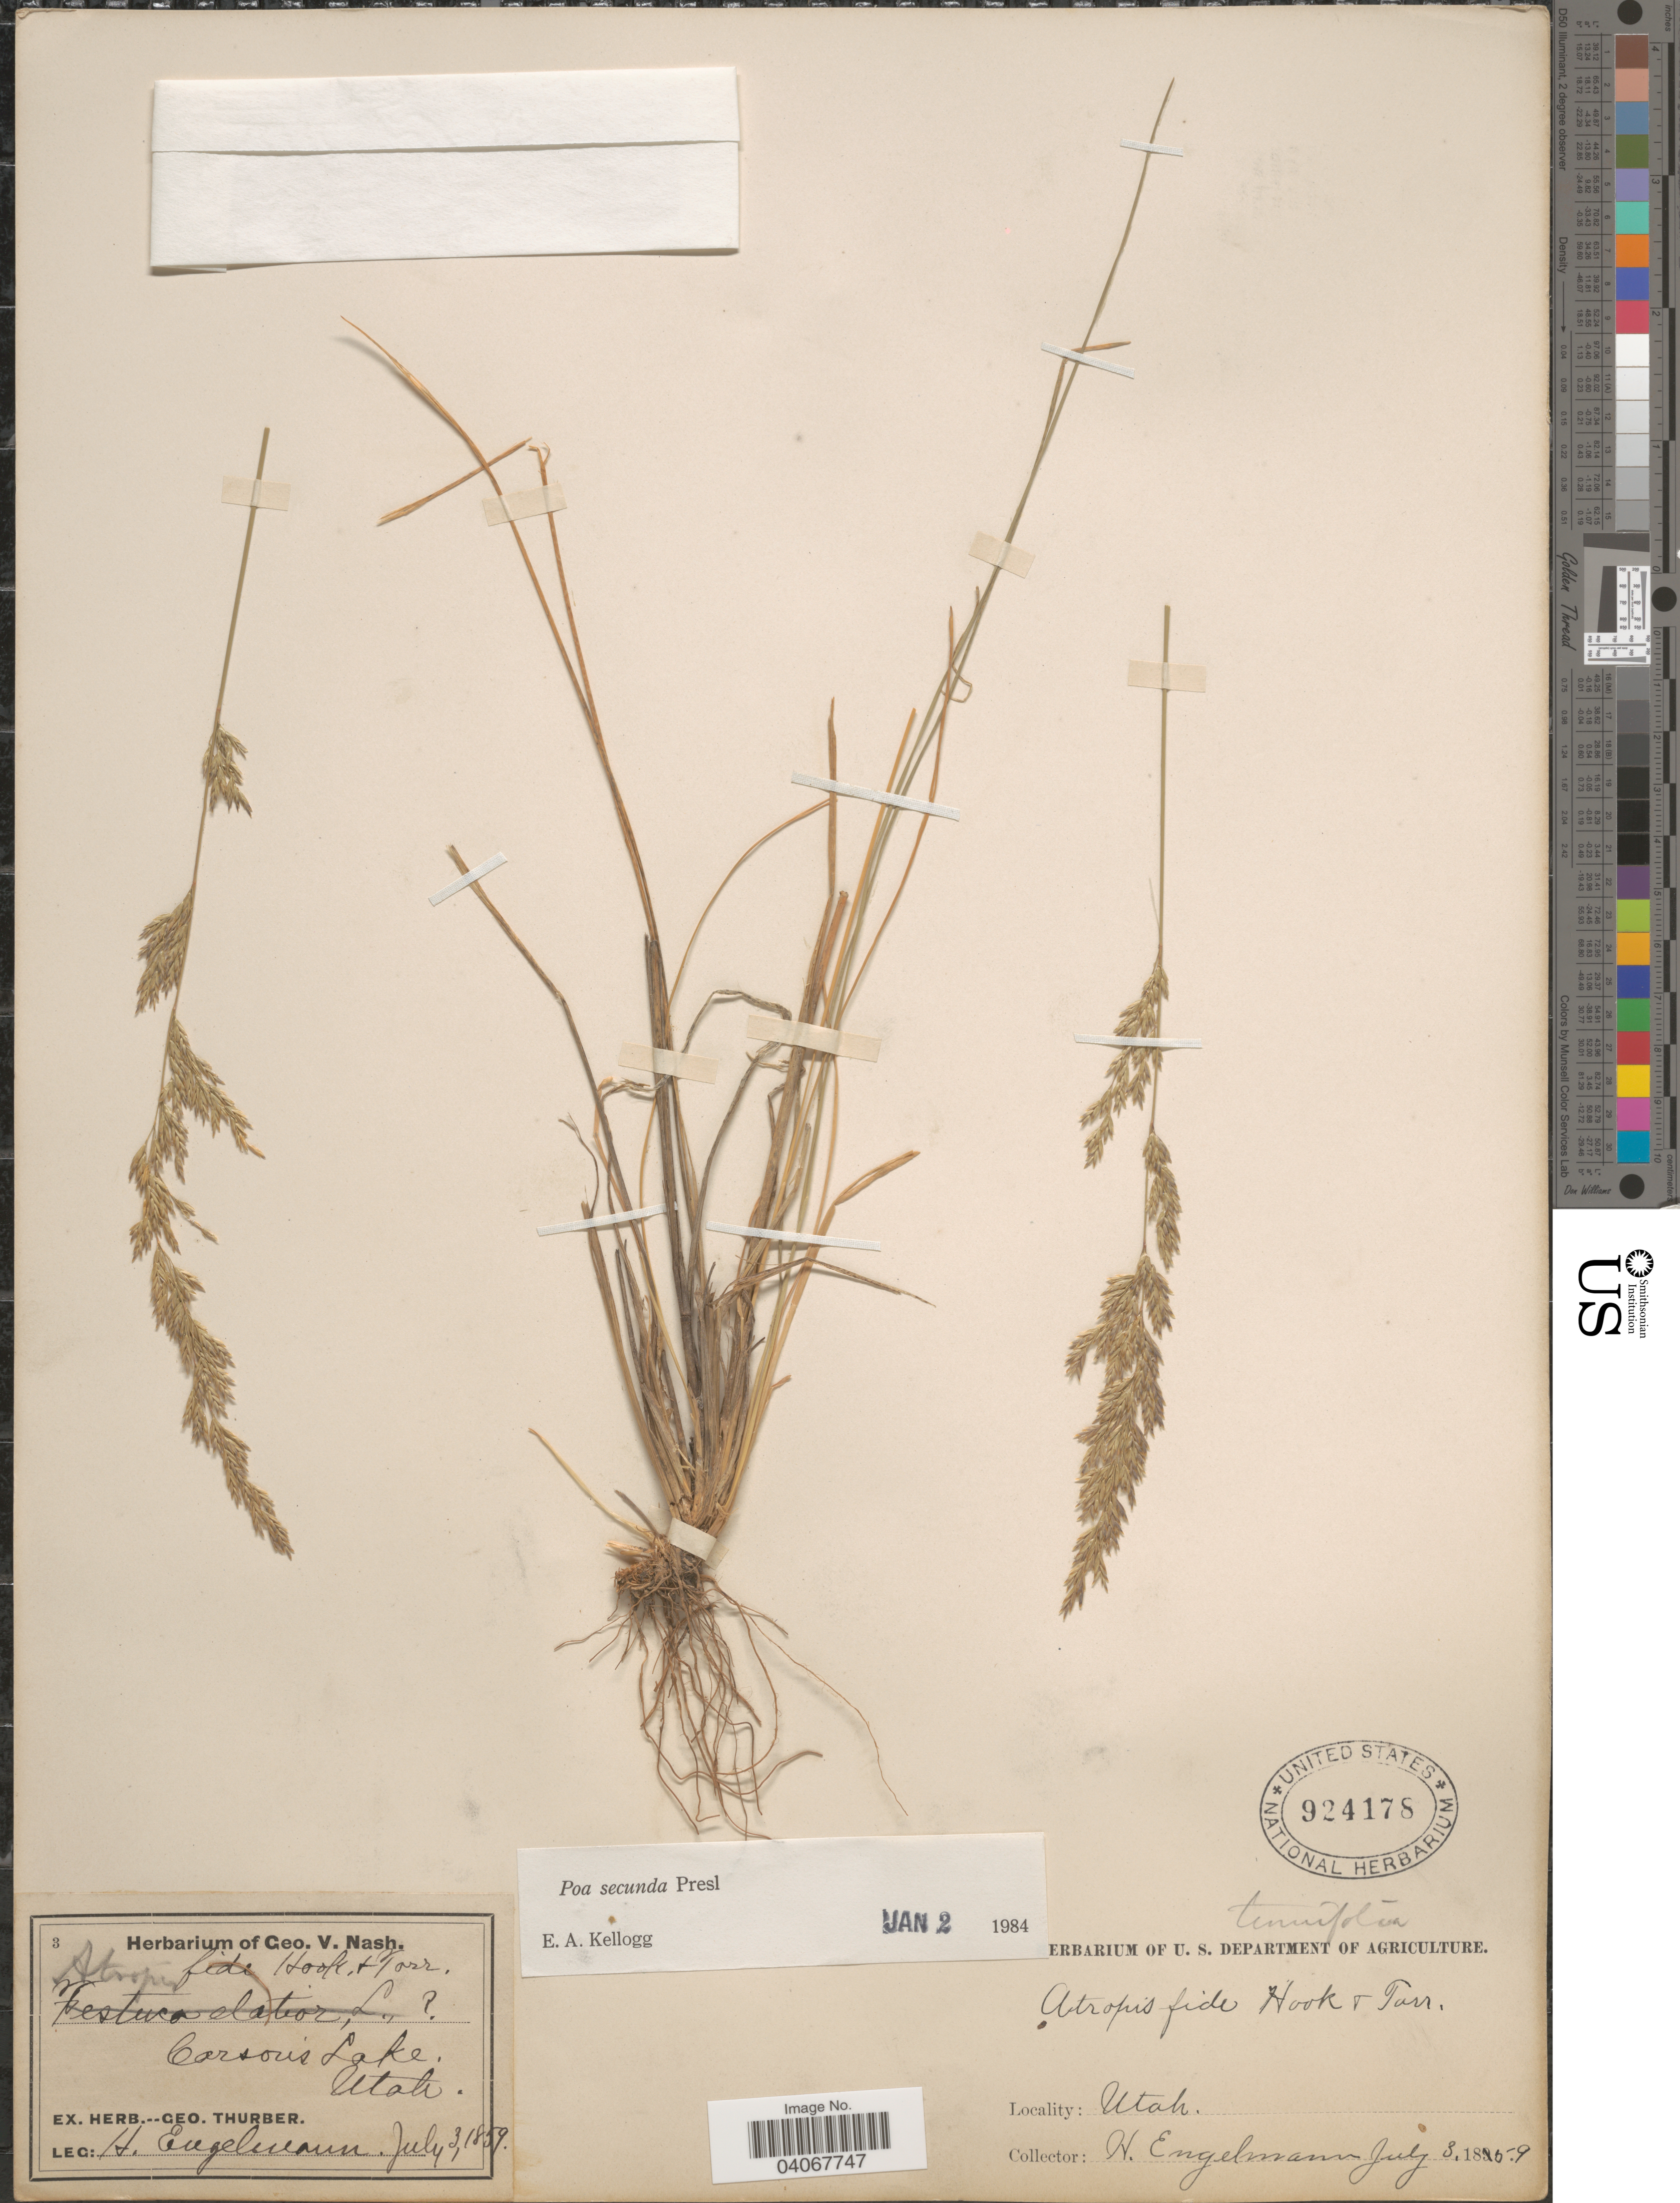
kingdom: Plantae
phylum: Tracheophyta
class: Liliopsida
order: Poales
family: Poaceae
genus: Poa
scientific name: Poa secunda subsp. secunda var. secunda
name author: J. Presl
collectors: H. Engelmann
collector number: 3?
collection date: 1859-07-03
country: United States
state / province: Utah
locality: Carson's Lake.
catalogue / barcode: US 924178